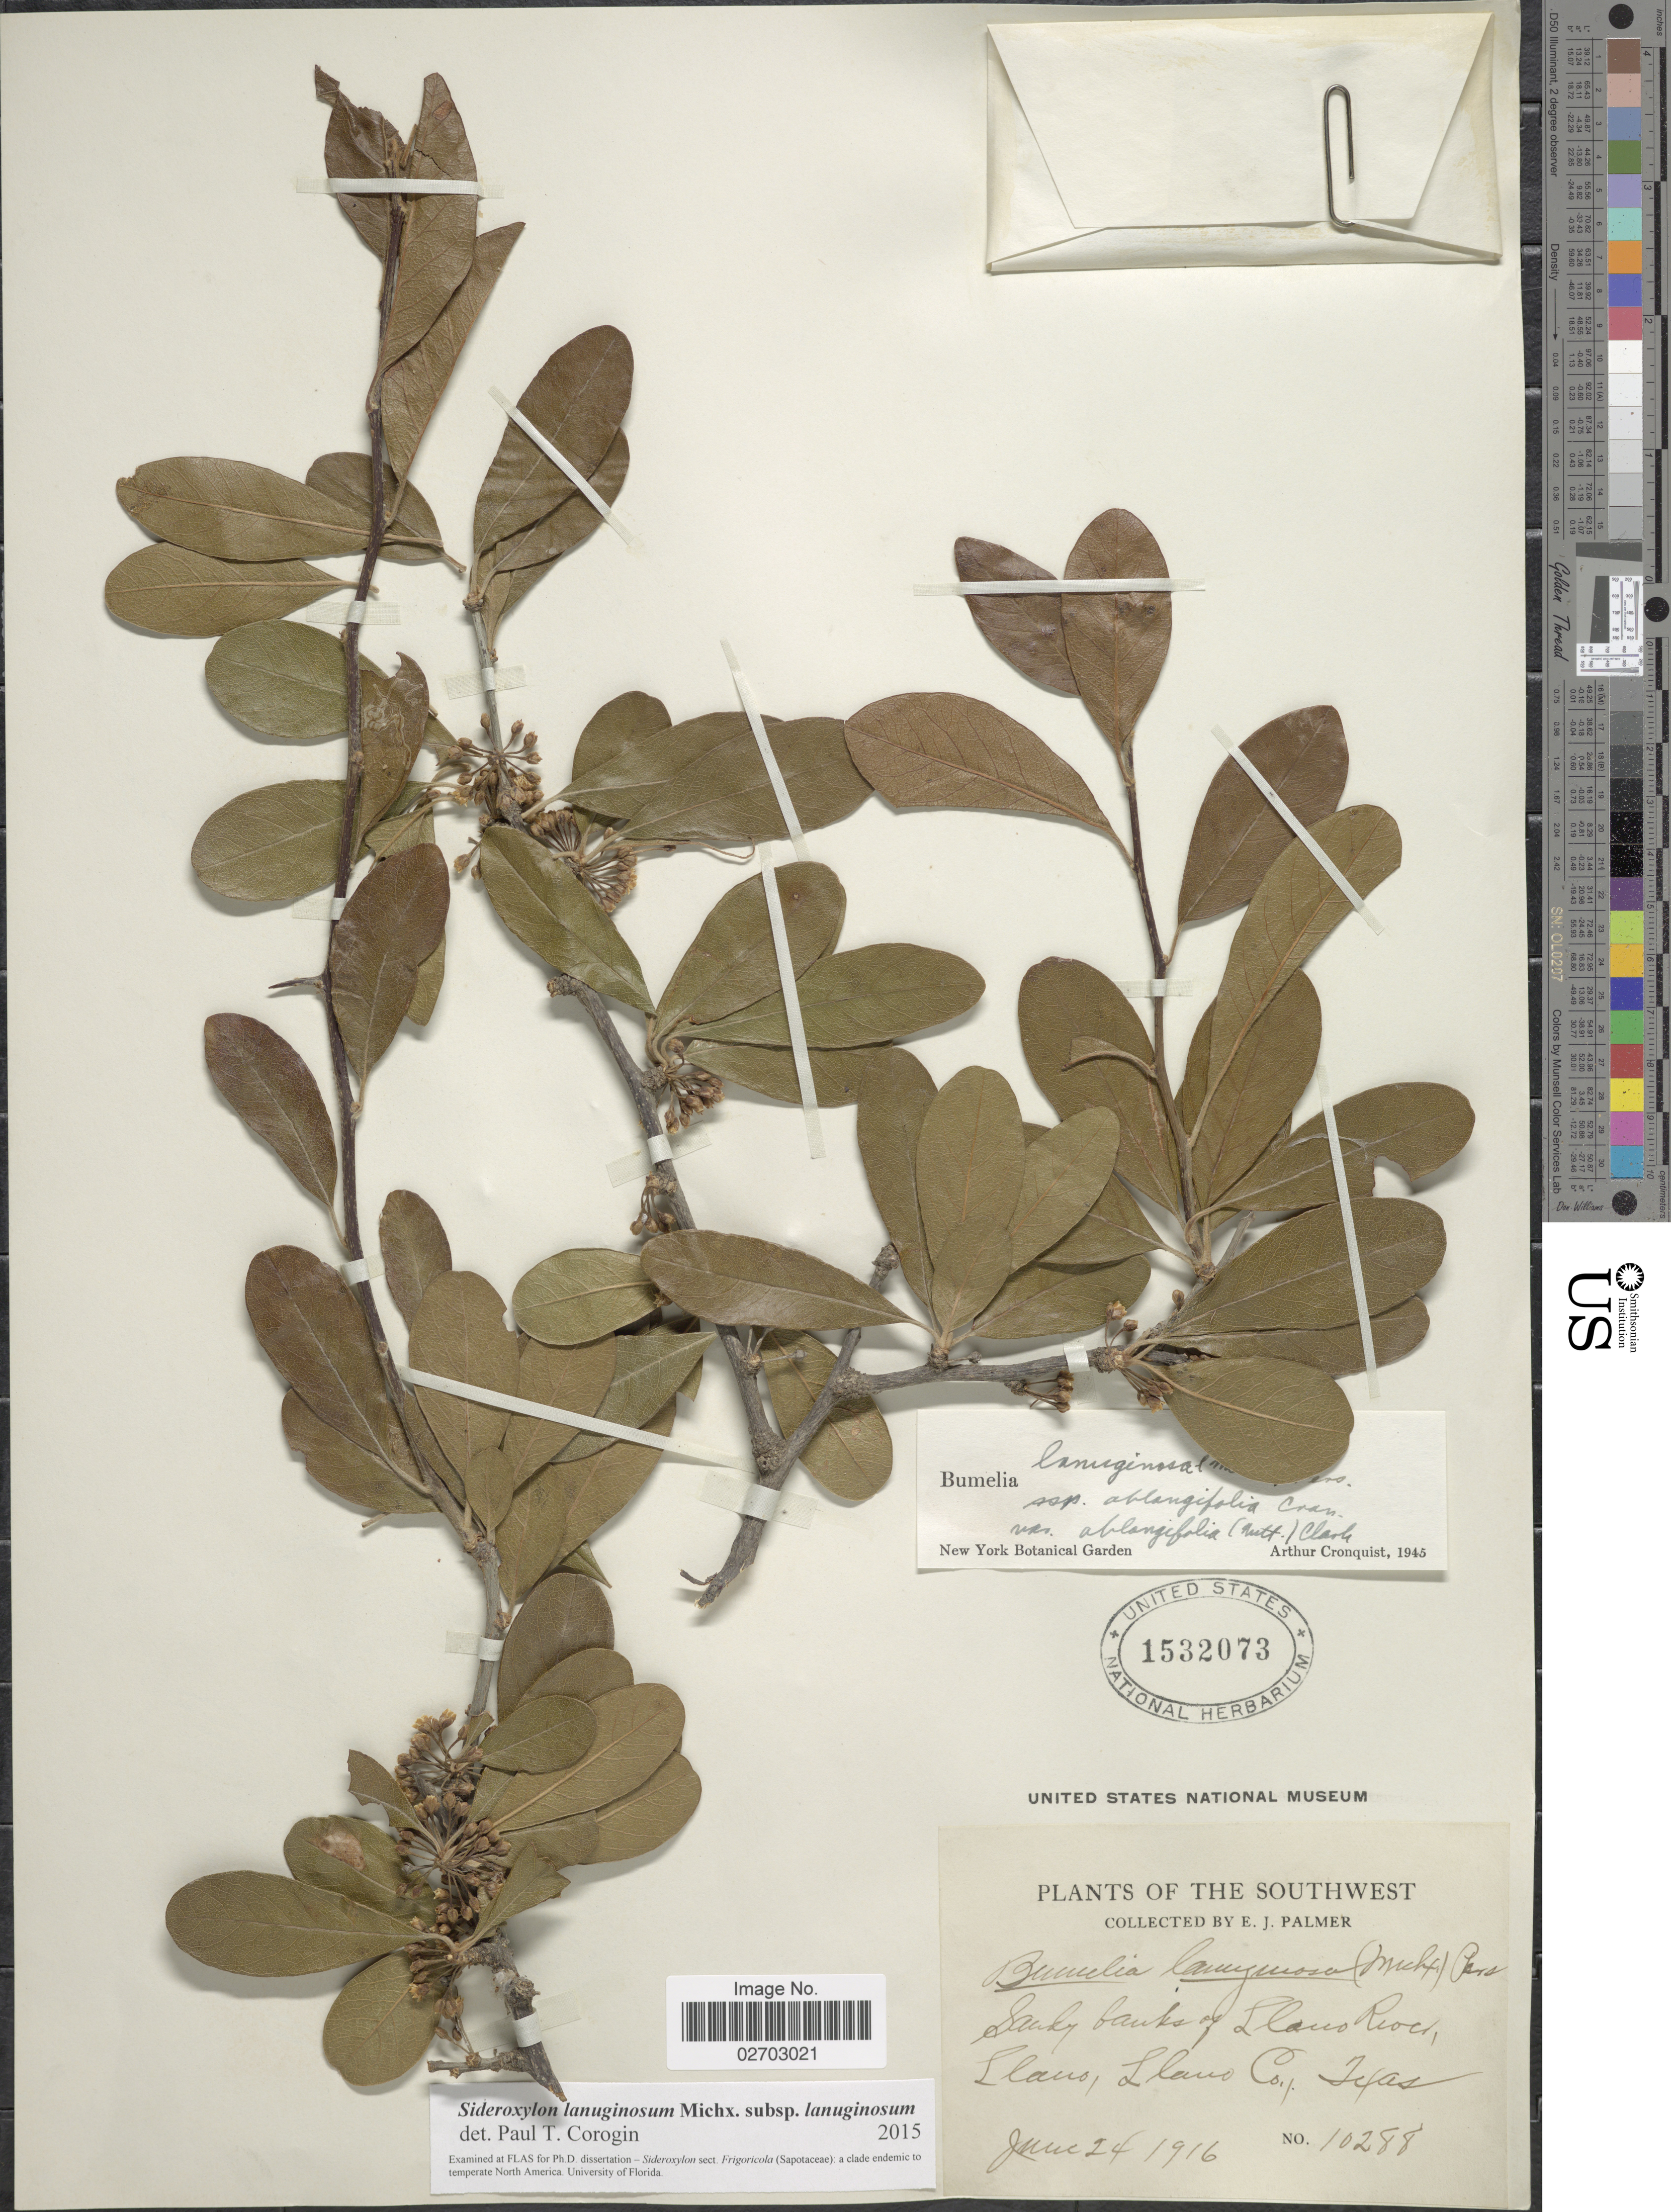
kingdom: Plantae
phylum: Tracheophyta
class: Magnoliopsida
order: Ericales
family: Sapotaceae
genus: Sideroxylon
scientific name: Sideroxylon lanuginosum subsp. lanuginosum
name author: Michx.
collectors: E. J. Palmer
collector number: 10288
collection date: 1916-06-24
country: United States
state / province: Texas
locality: Southwest, sandy banks of Llano Rock, Llano, Llano Co.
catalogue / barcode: US 1532073